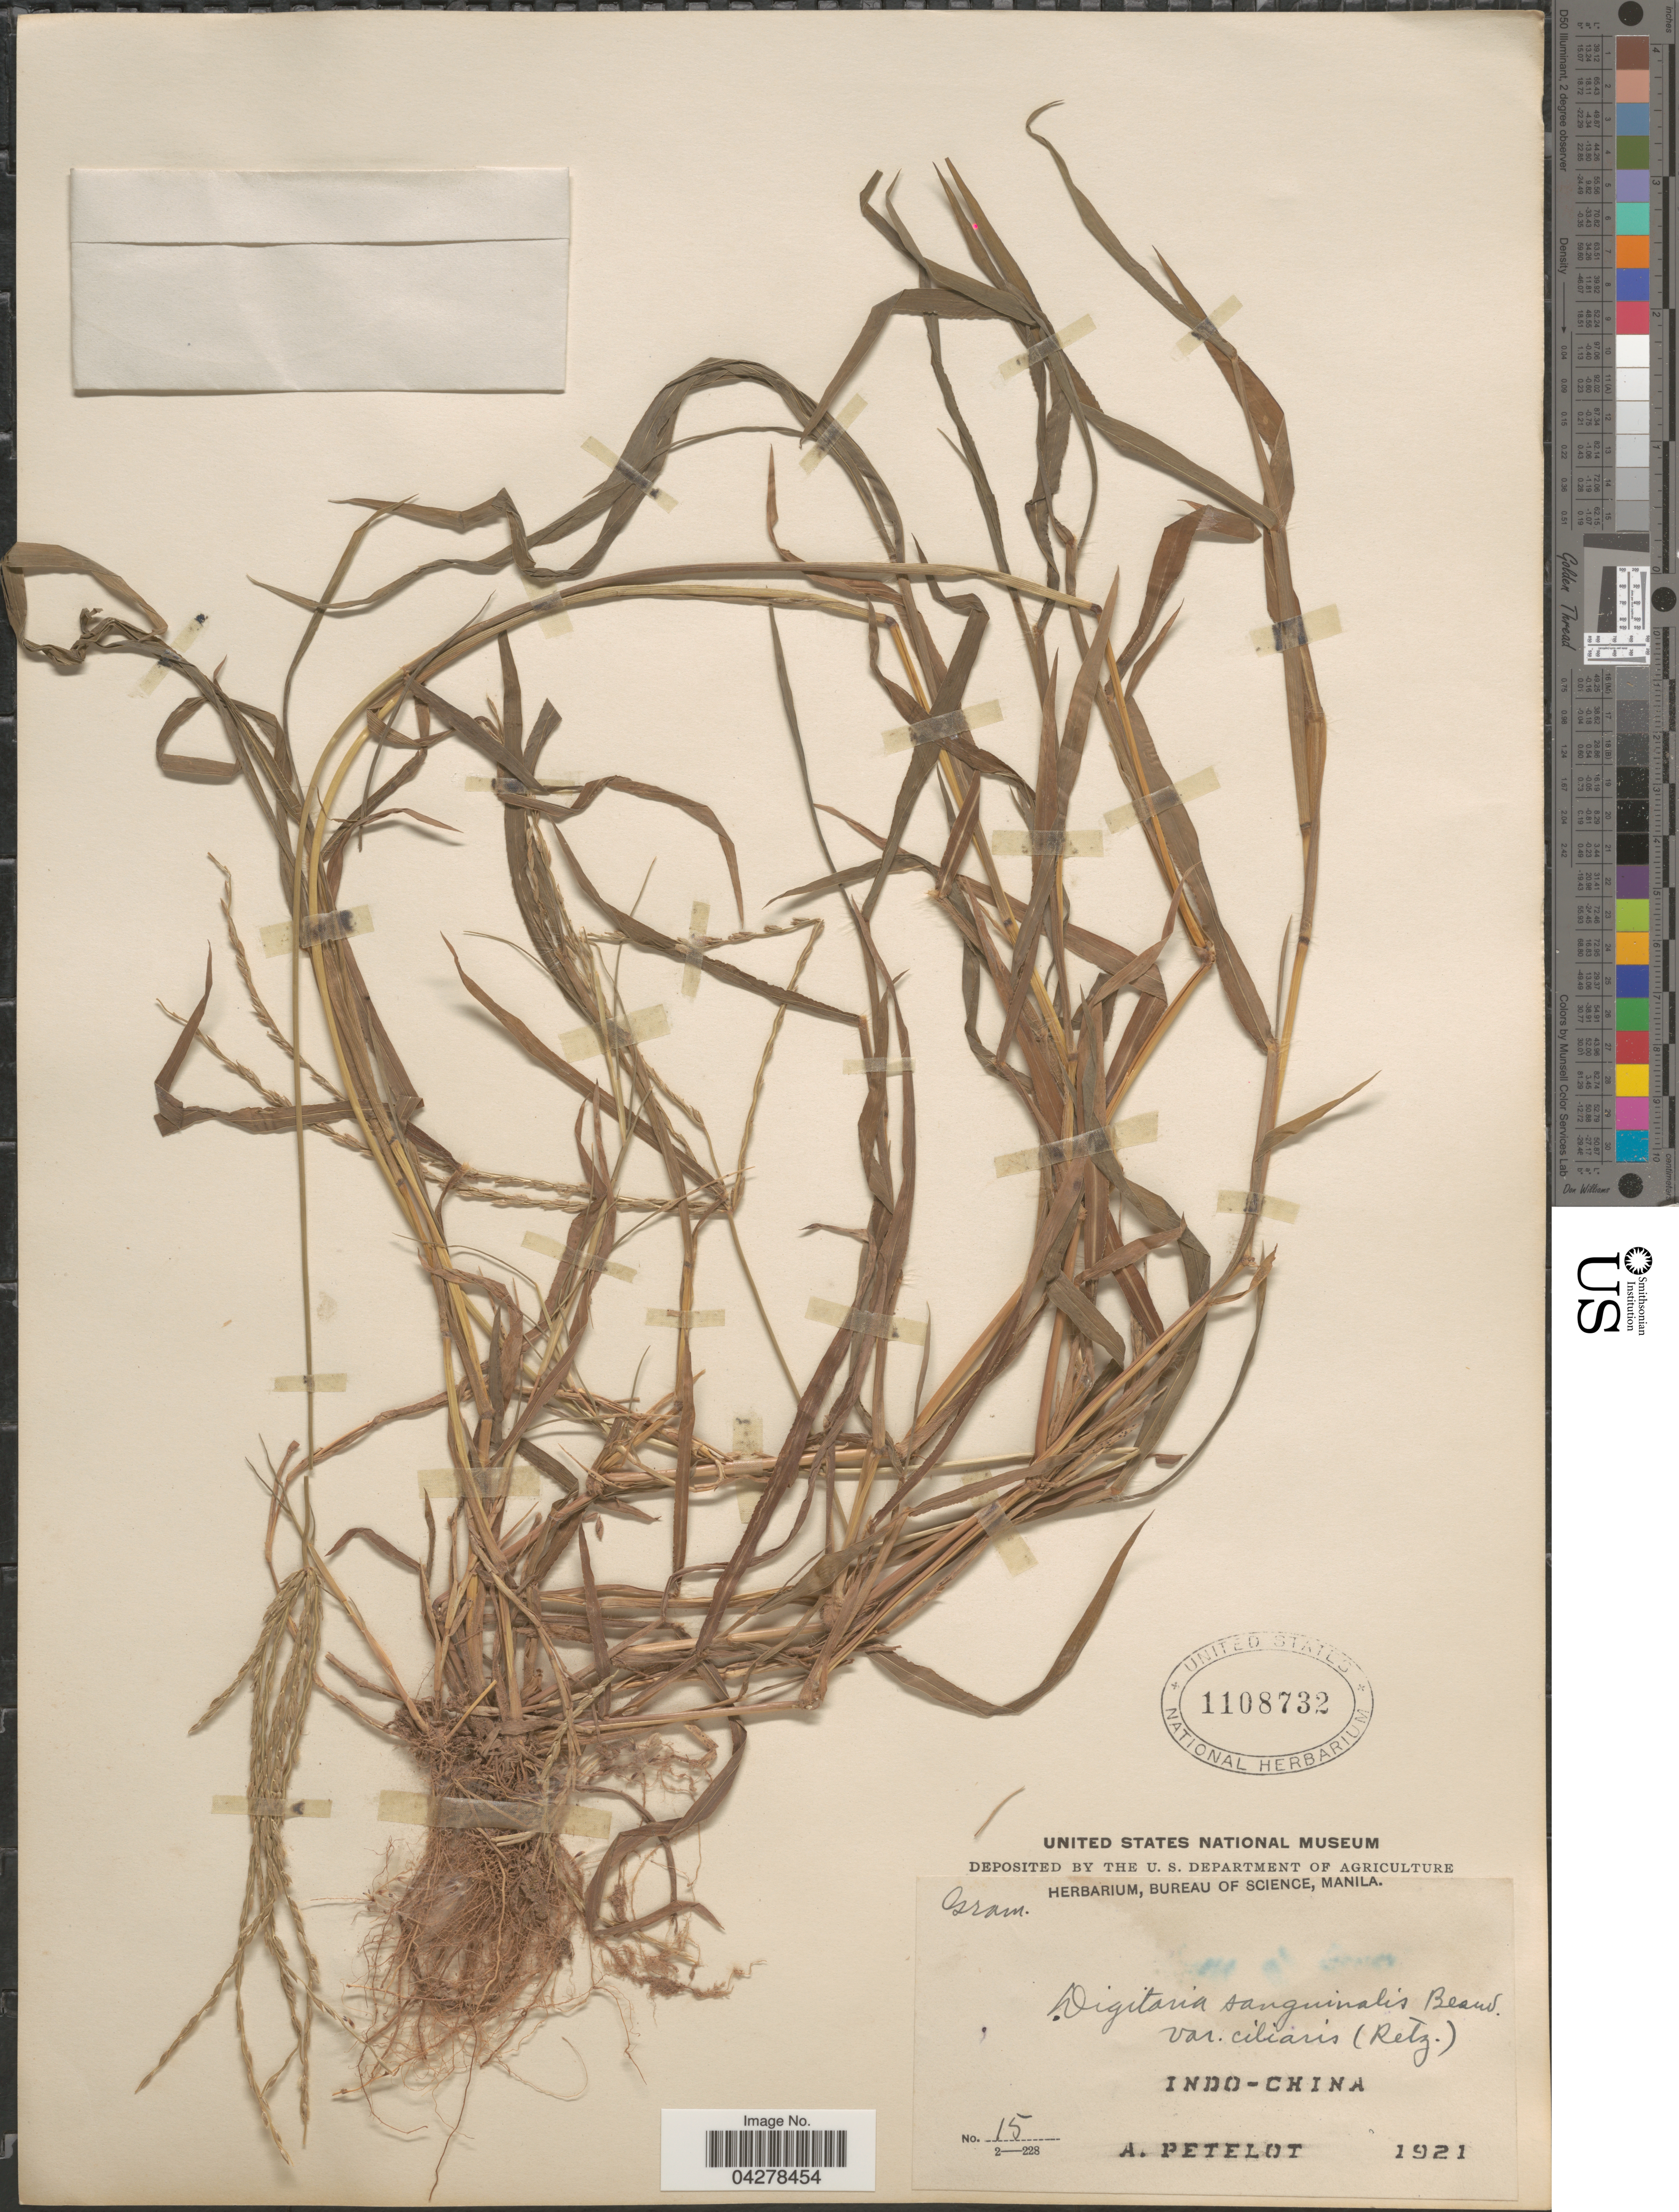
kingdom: Plantae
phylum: Tracheophyta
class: Liliopsida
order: Poales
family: Poaceae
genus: Digitaria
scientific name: Digitaria sanguinalis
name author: (L.) Scop.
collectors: A. Petelot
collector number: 15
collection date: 1921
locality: Indo - China.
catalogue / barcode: US 1108732